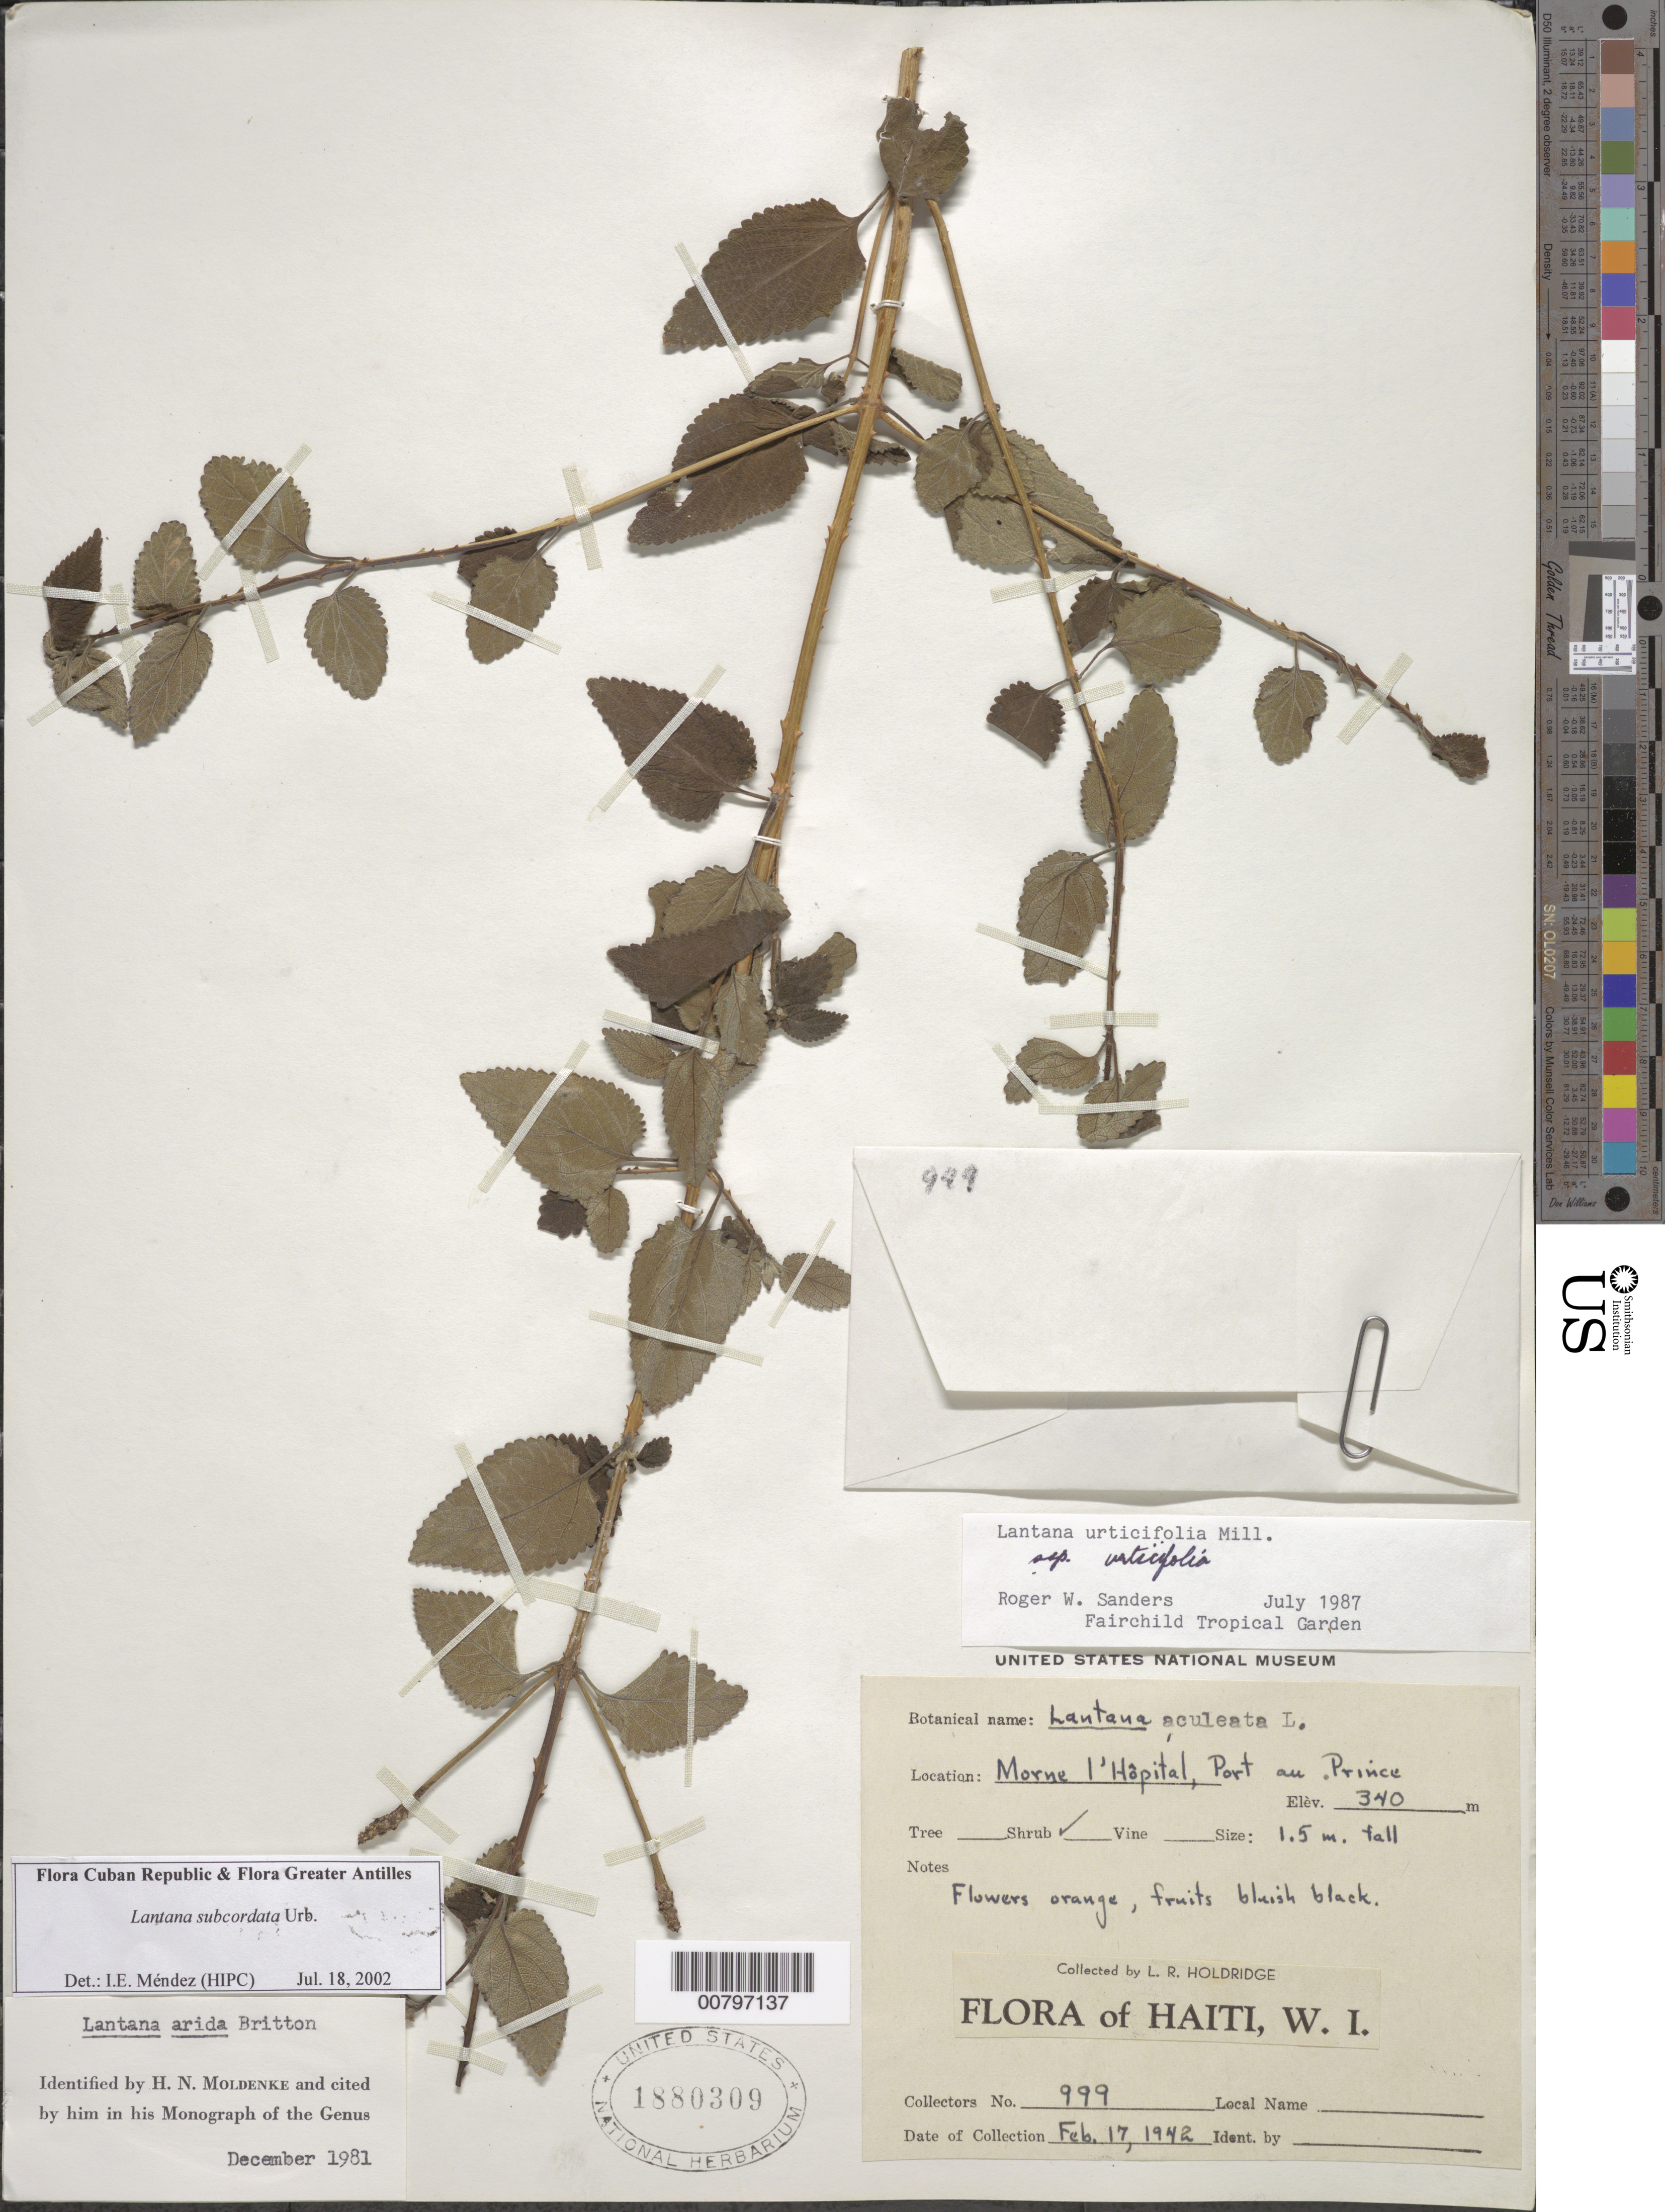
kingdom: Plantae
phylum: Tracheophyta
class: Magnoliopsida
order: Lamiales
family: Verbenaceae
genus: Lantana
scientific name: Lantana subcordata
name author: Urb.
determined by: Méndez, Isidro E., (HIPC)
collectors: L. Holdridge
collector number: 999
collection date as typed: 17 Feb 1942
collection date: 1942-02-17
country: Haiti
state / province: Ouest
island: Hispaniola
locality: Morne l'Hôpital, Port-au-Prince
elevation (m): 340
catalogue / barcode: US 1880309